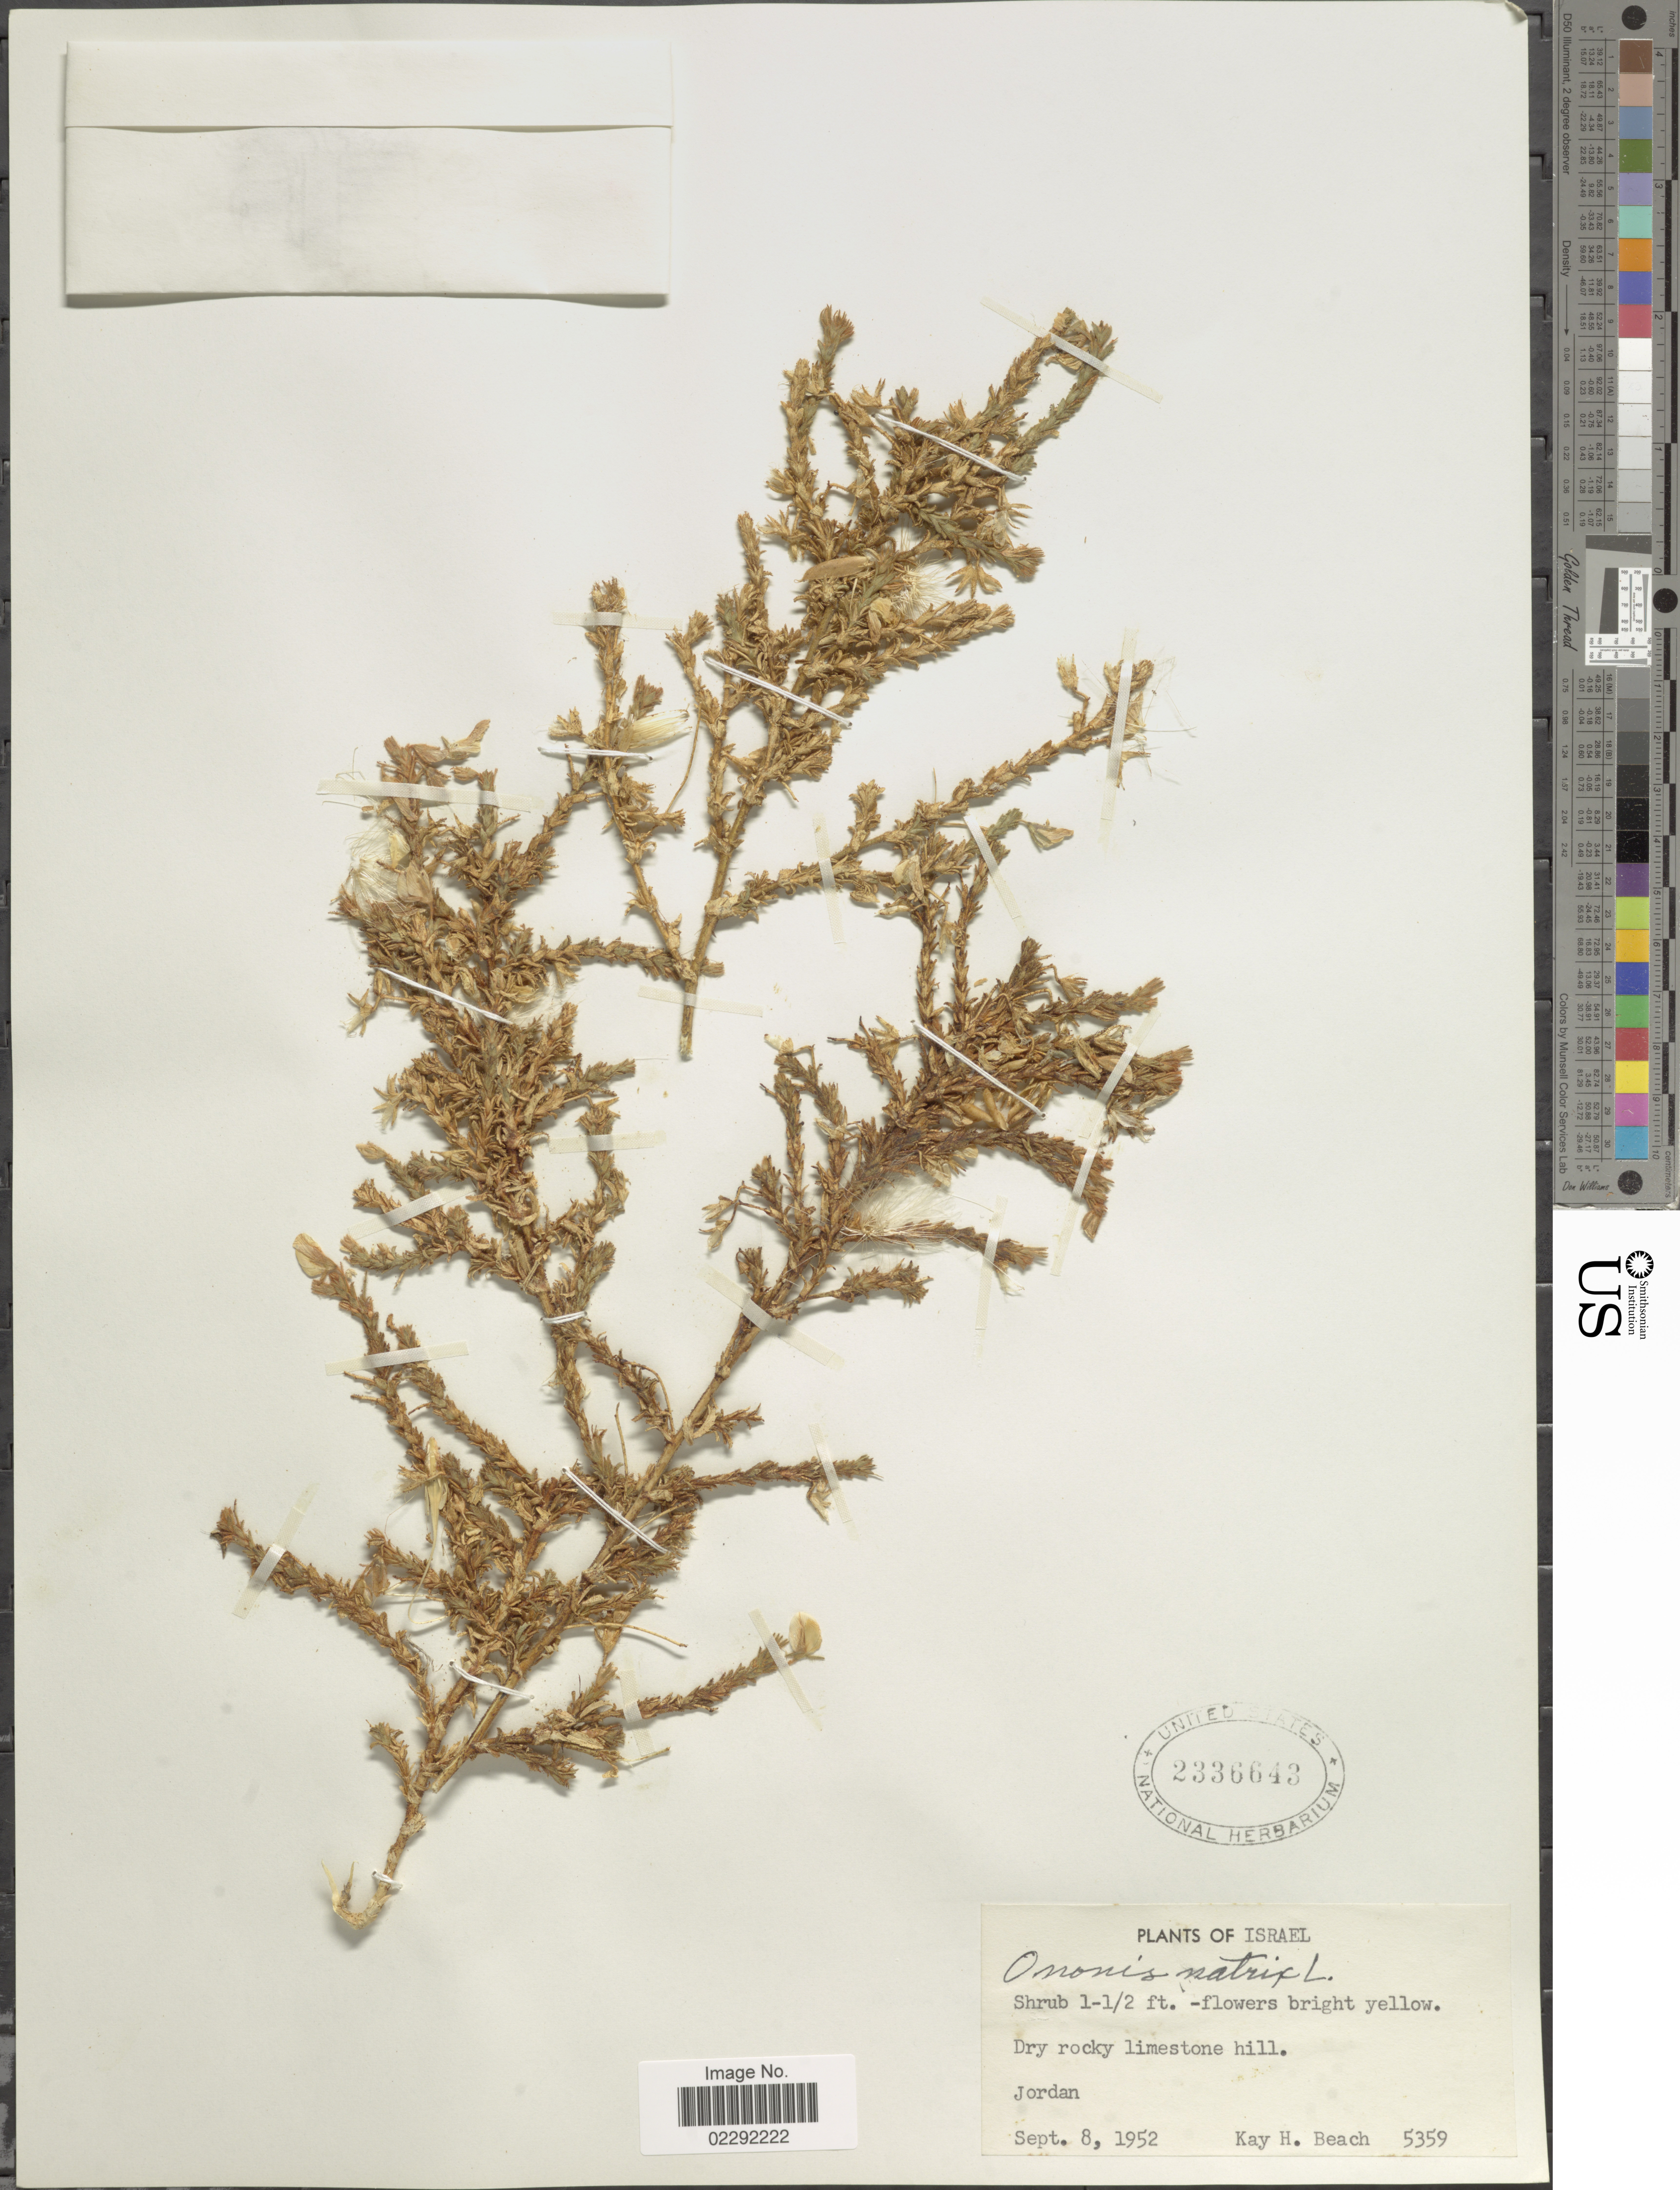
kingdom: Plantae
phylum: Tracheophyta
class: Magnoliopsida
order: Fabales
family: Fabaceae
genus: Ononis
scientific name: Ononis natrix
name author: L.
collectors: K. H. Beach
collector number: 5359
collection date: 1952-09-08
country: Israel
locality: Israel. Jordan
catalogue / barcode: US 2336643